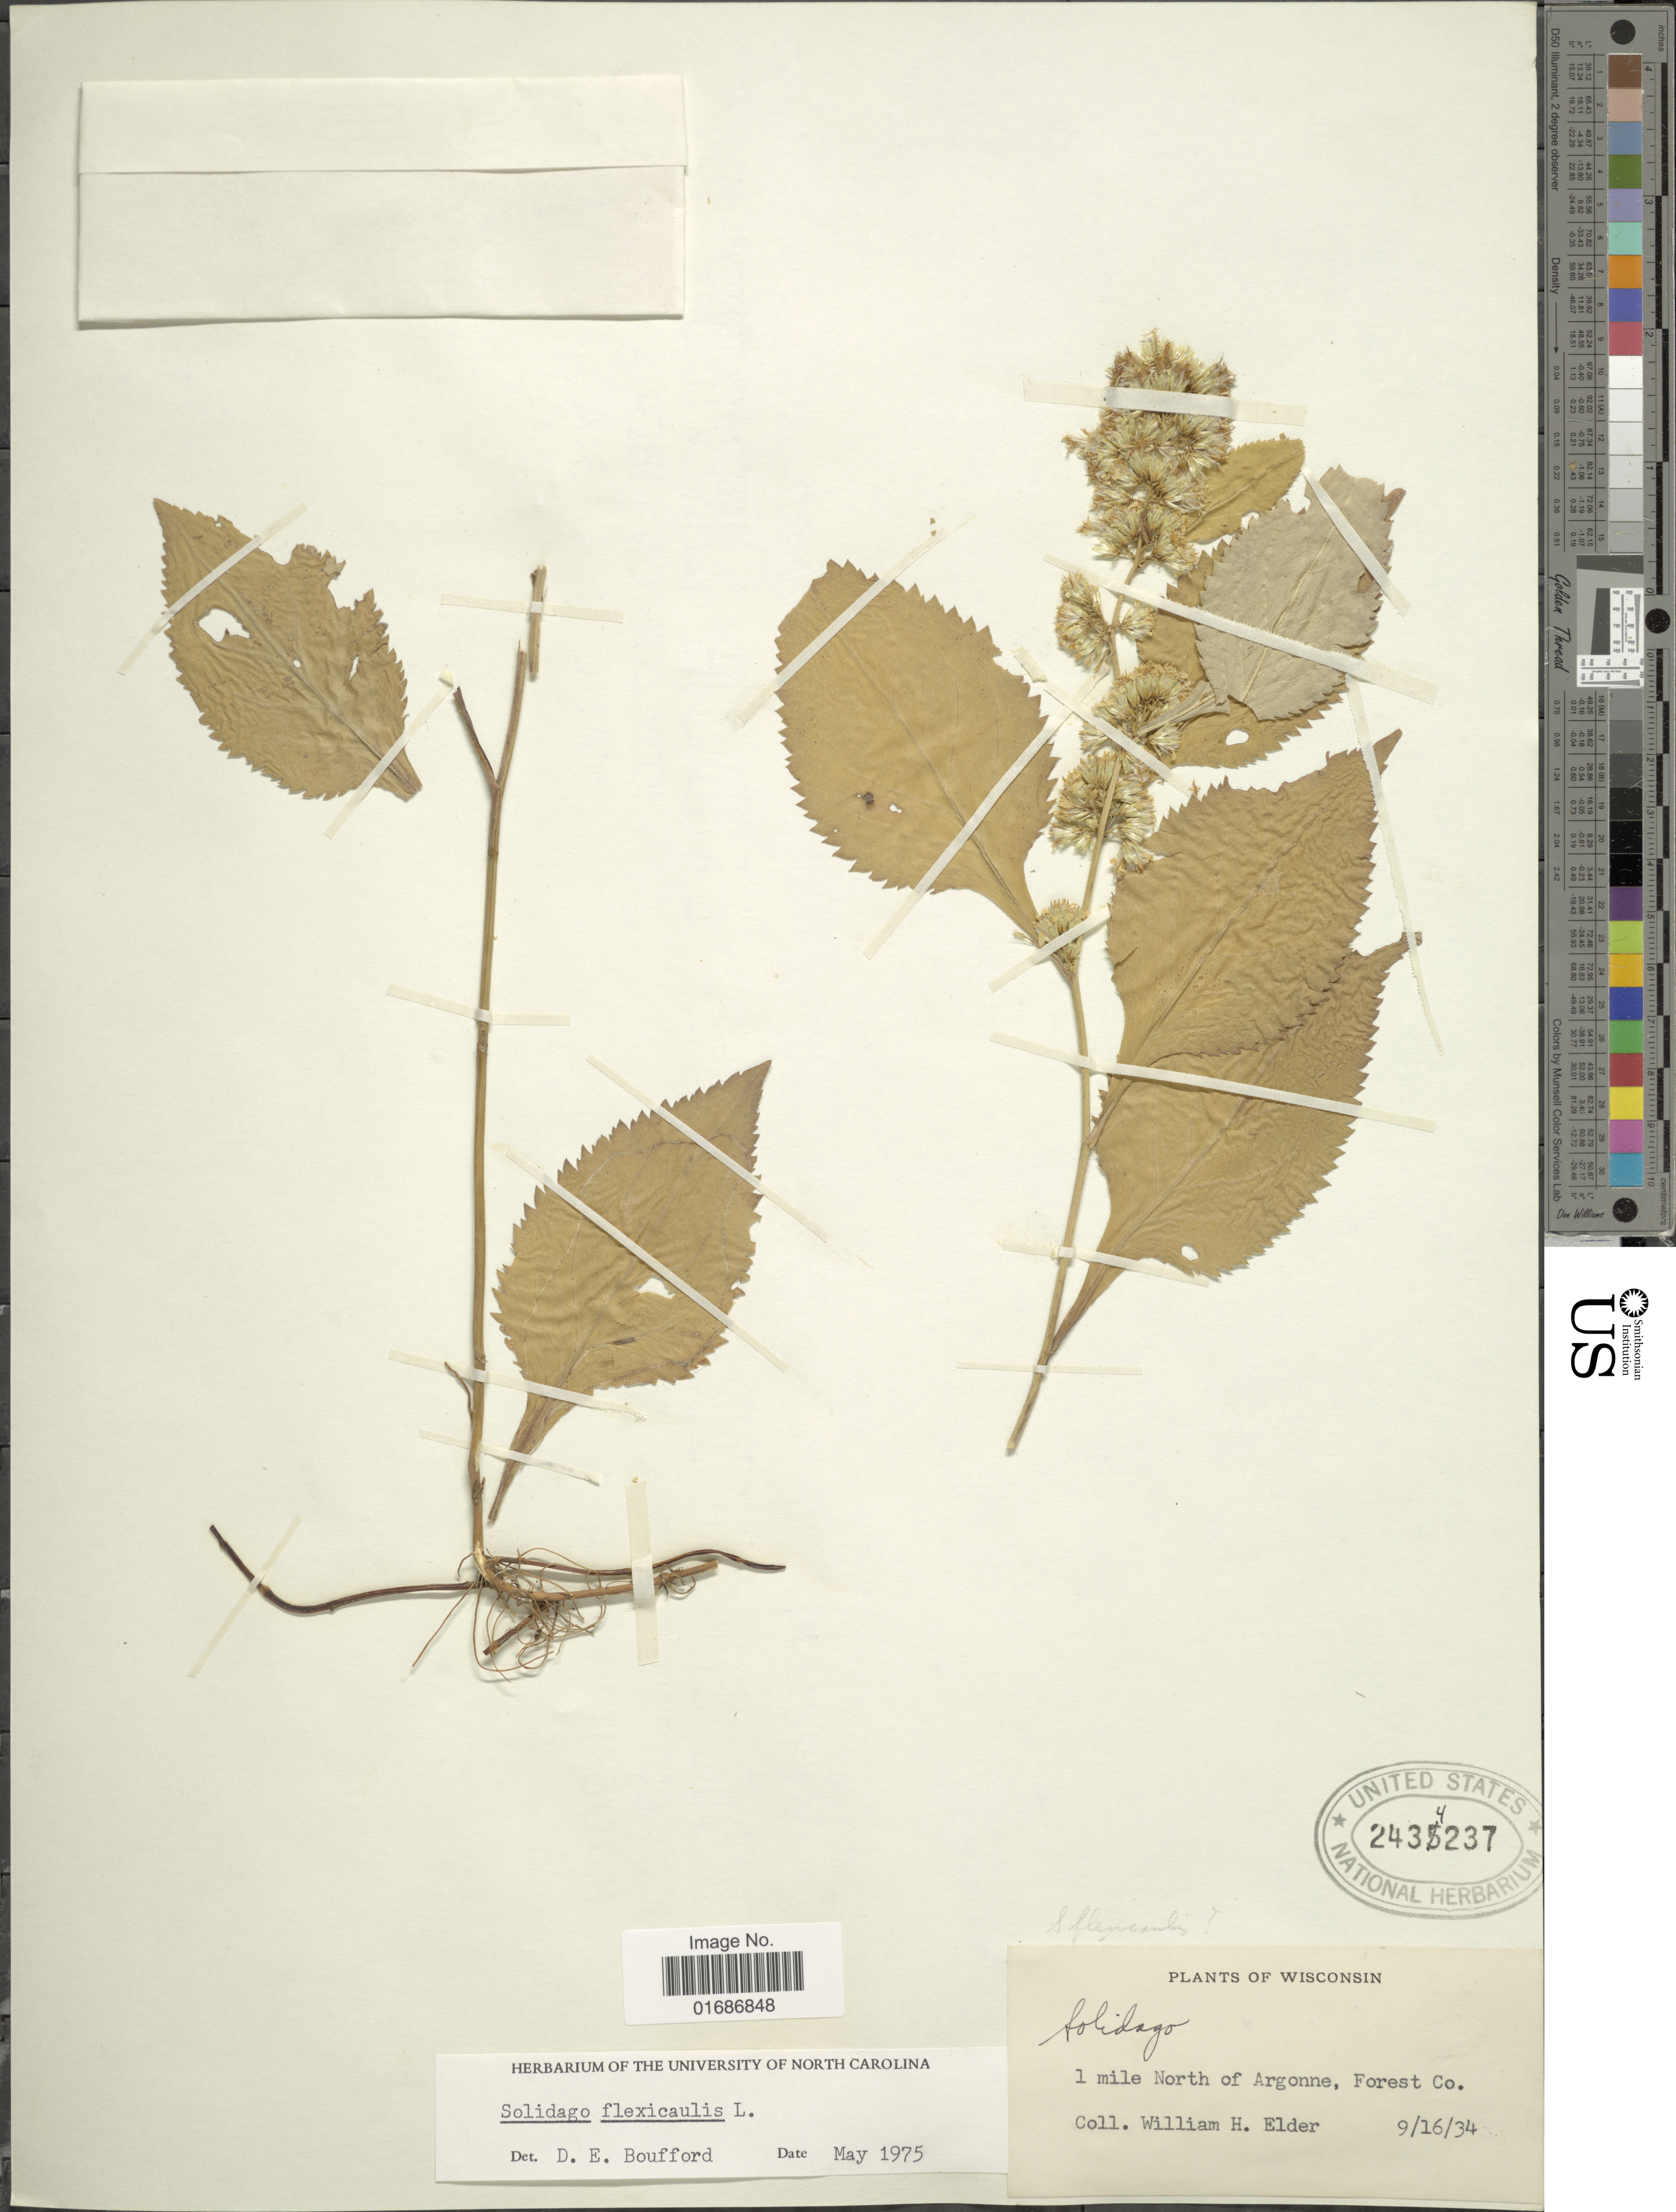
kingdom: Plantae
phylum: Tracheophyta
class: Magnoliopsida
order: Asterales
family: Asteraceae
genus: Solidago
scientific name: Solidago flexicaulis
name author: L.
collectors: W. Elder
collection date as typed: Transcribed d/m/y: 16/9/34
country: United States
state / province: Wisconsin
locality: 1 mile North of Argonne, Forest Co.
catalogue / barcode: US 2434237